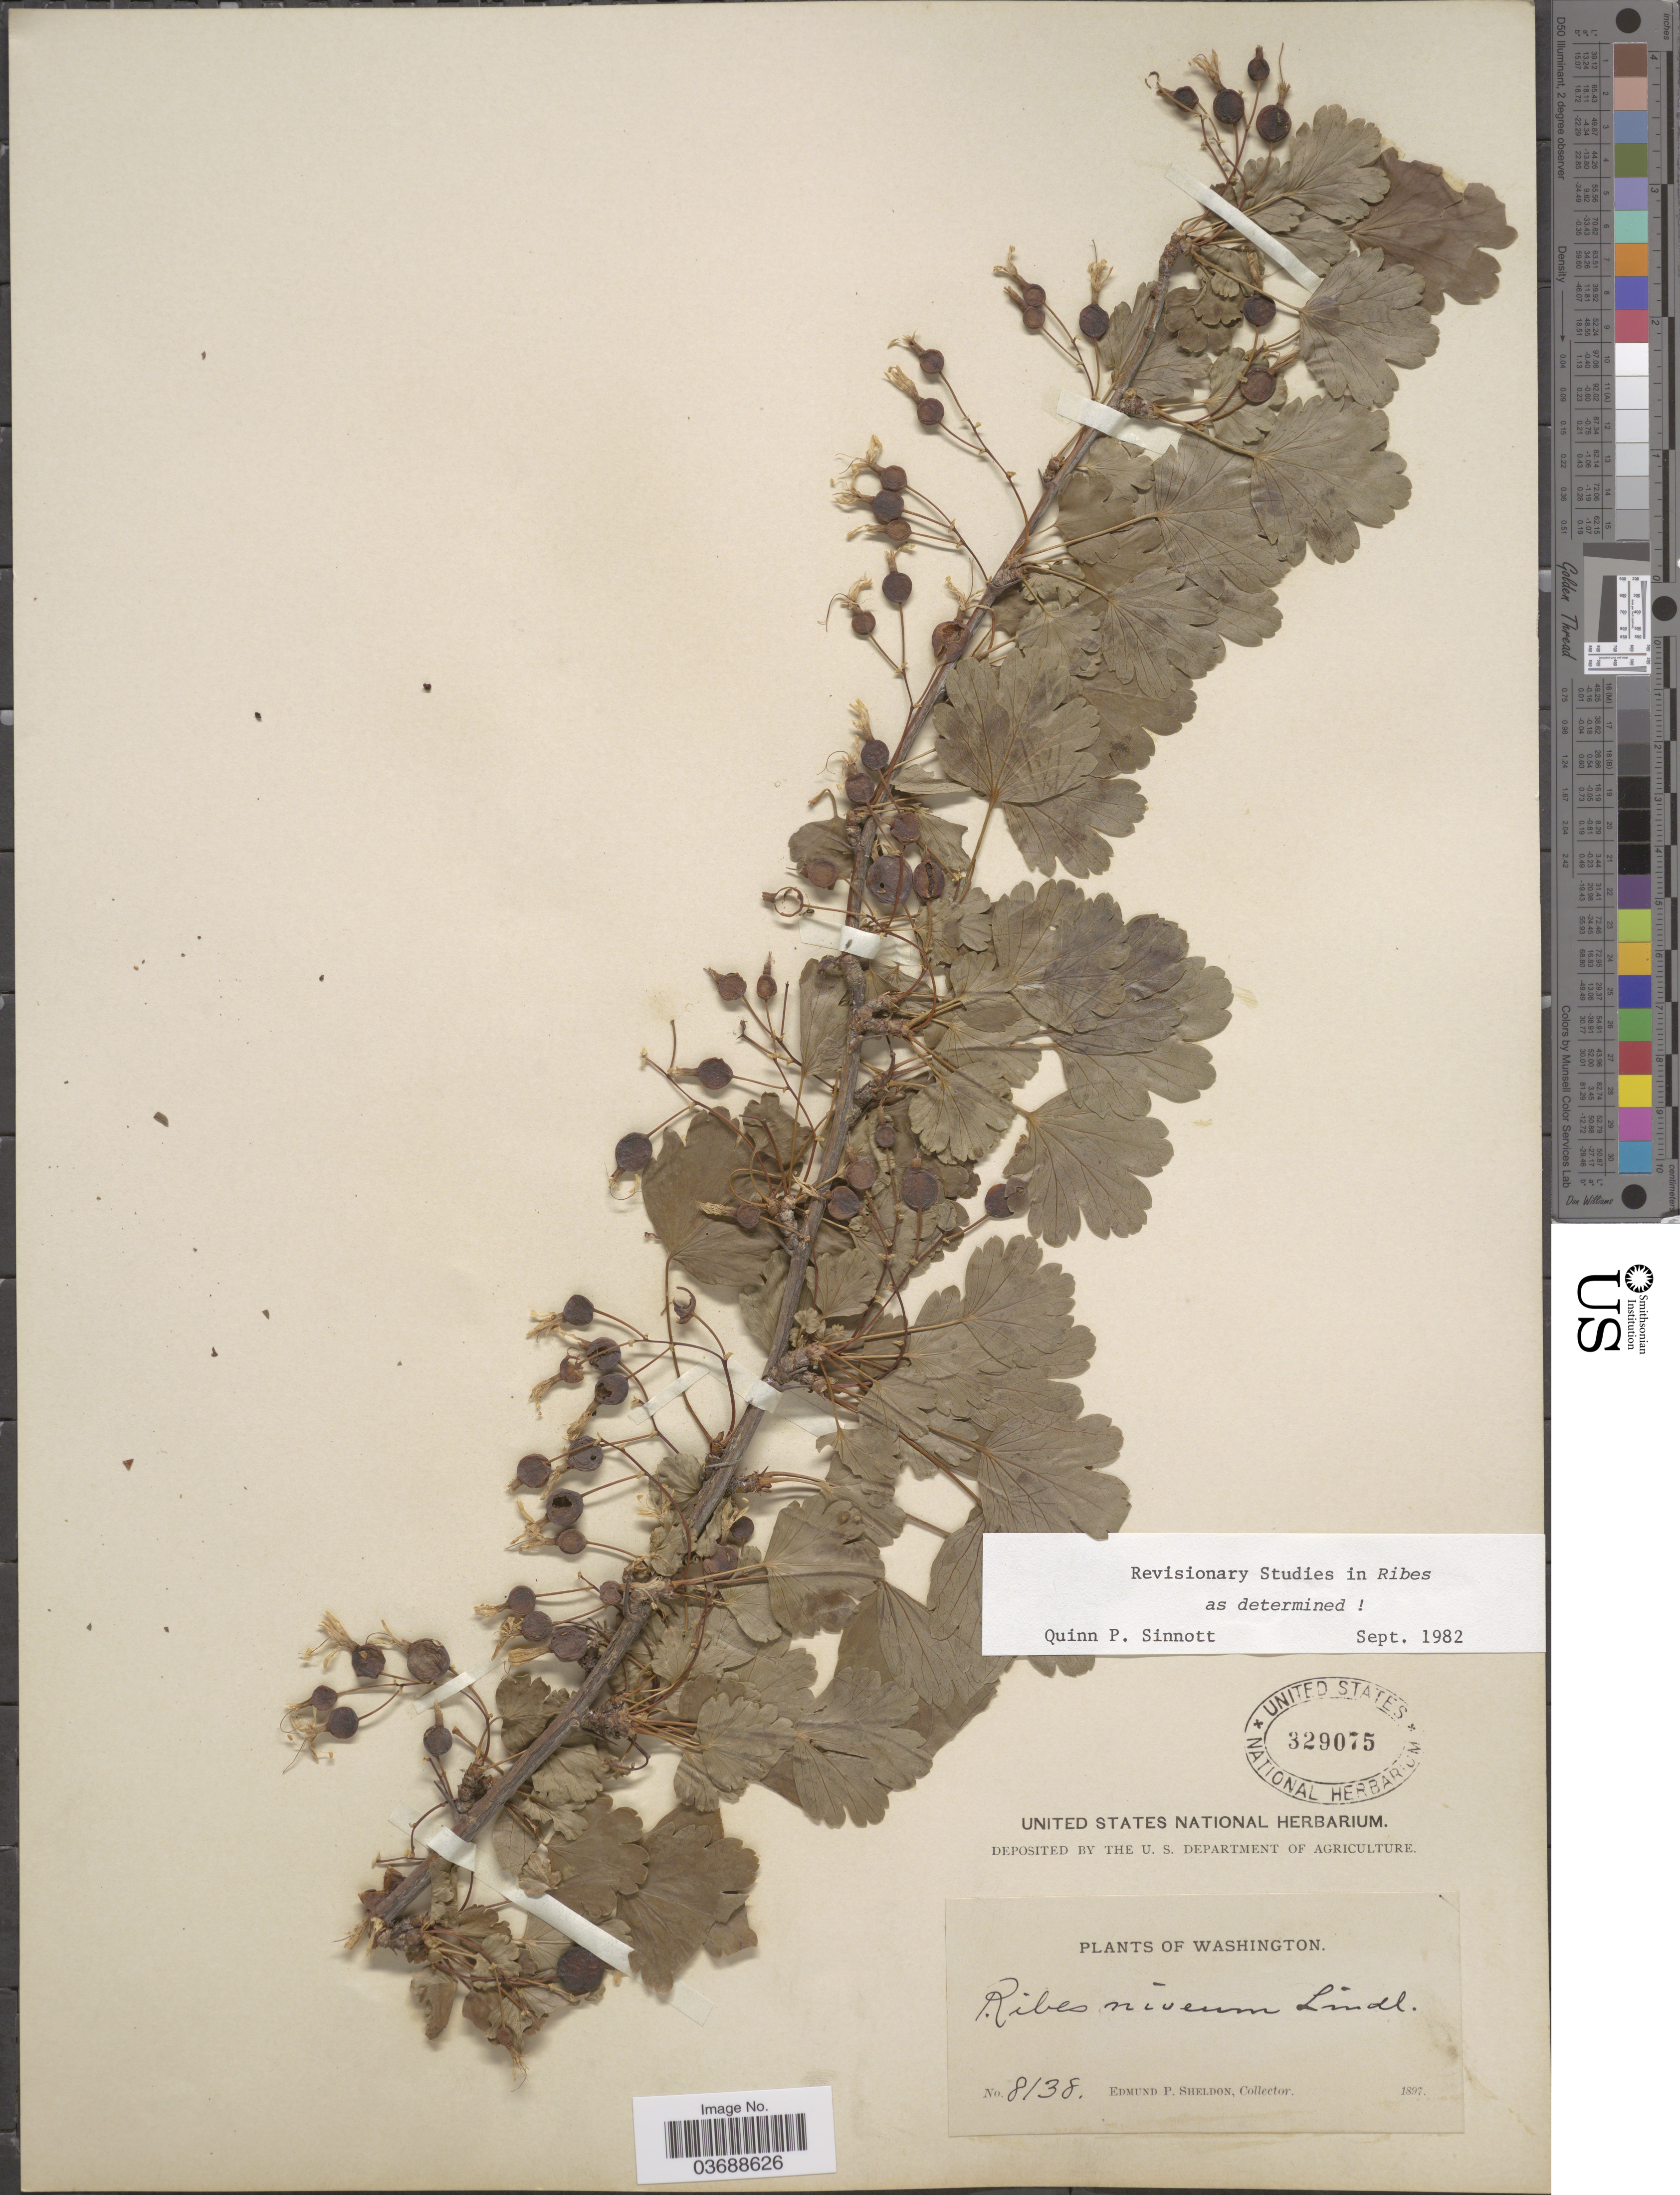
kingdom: Plantae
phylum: Tracheophyta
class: Magnoliopsida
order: Saxifragales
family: Grossulariaceae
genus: Ribes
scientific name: Ribes niveum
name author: Lindl.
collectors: E. P. Sheldon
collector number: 8138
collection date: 1897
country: United States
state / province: Washington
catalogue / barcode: US 329075